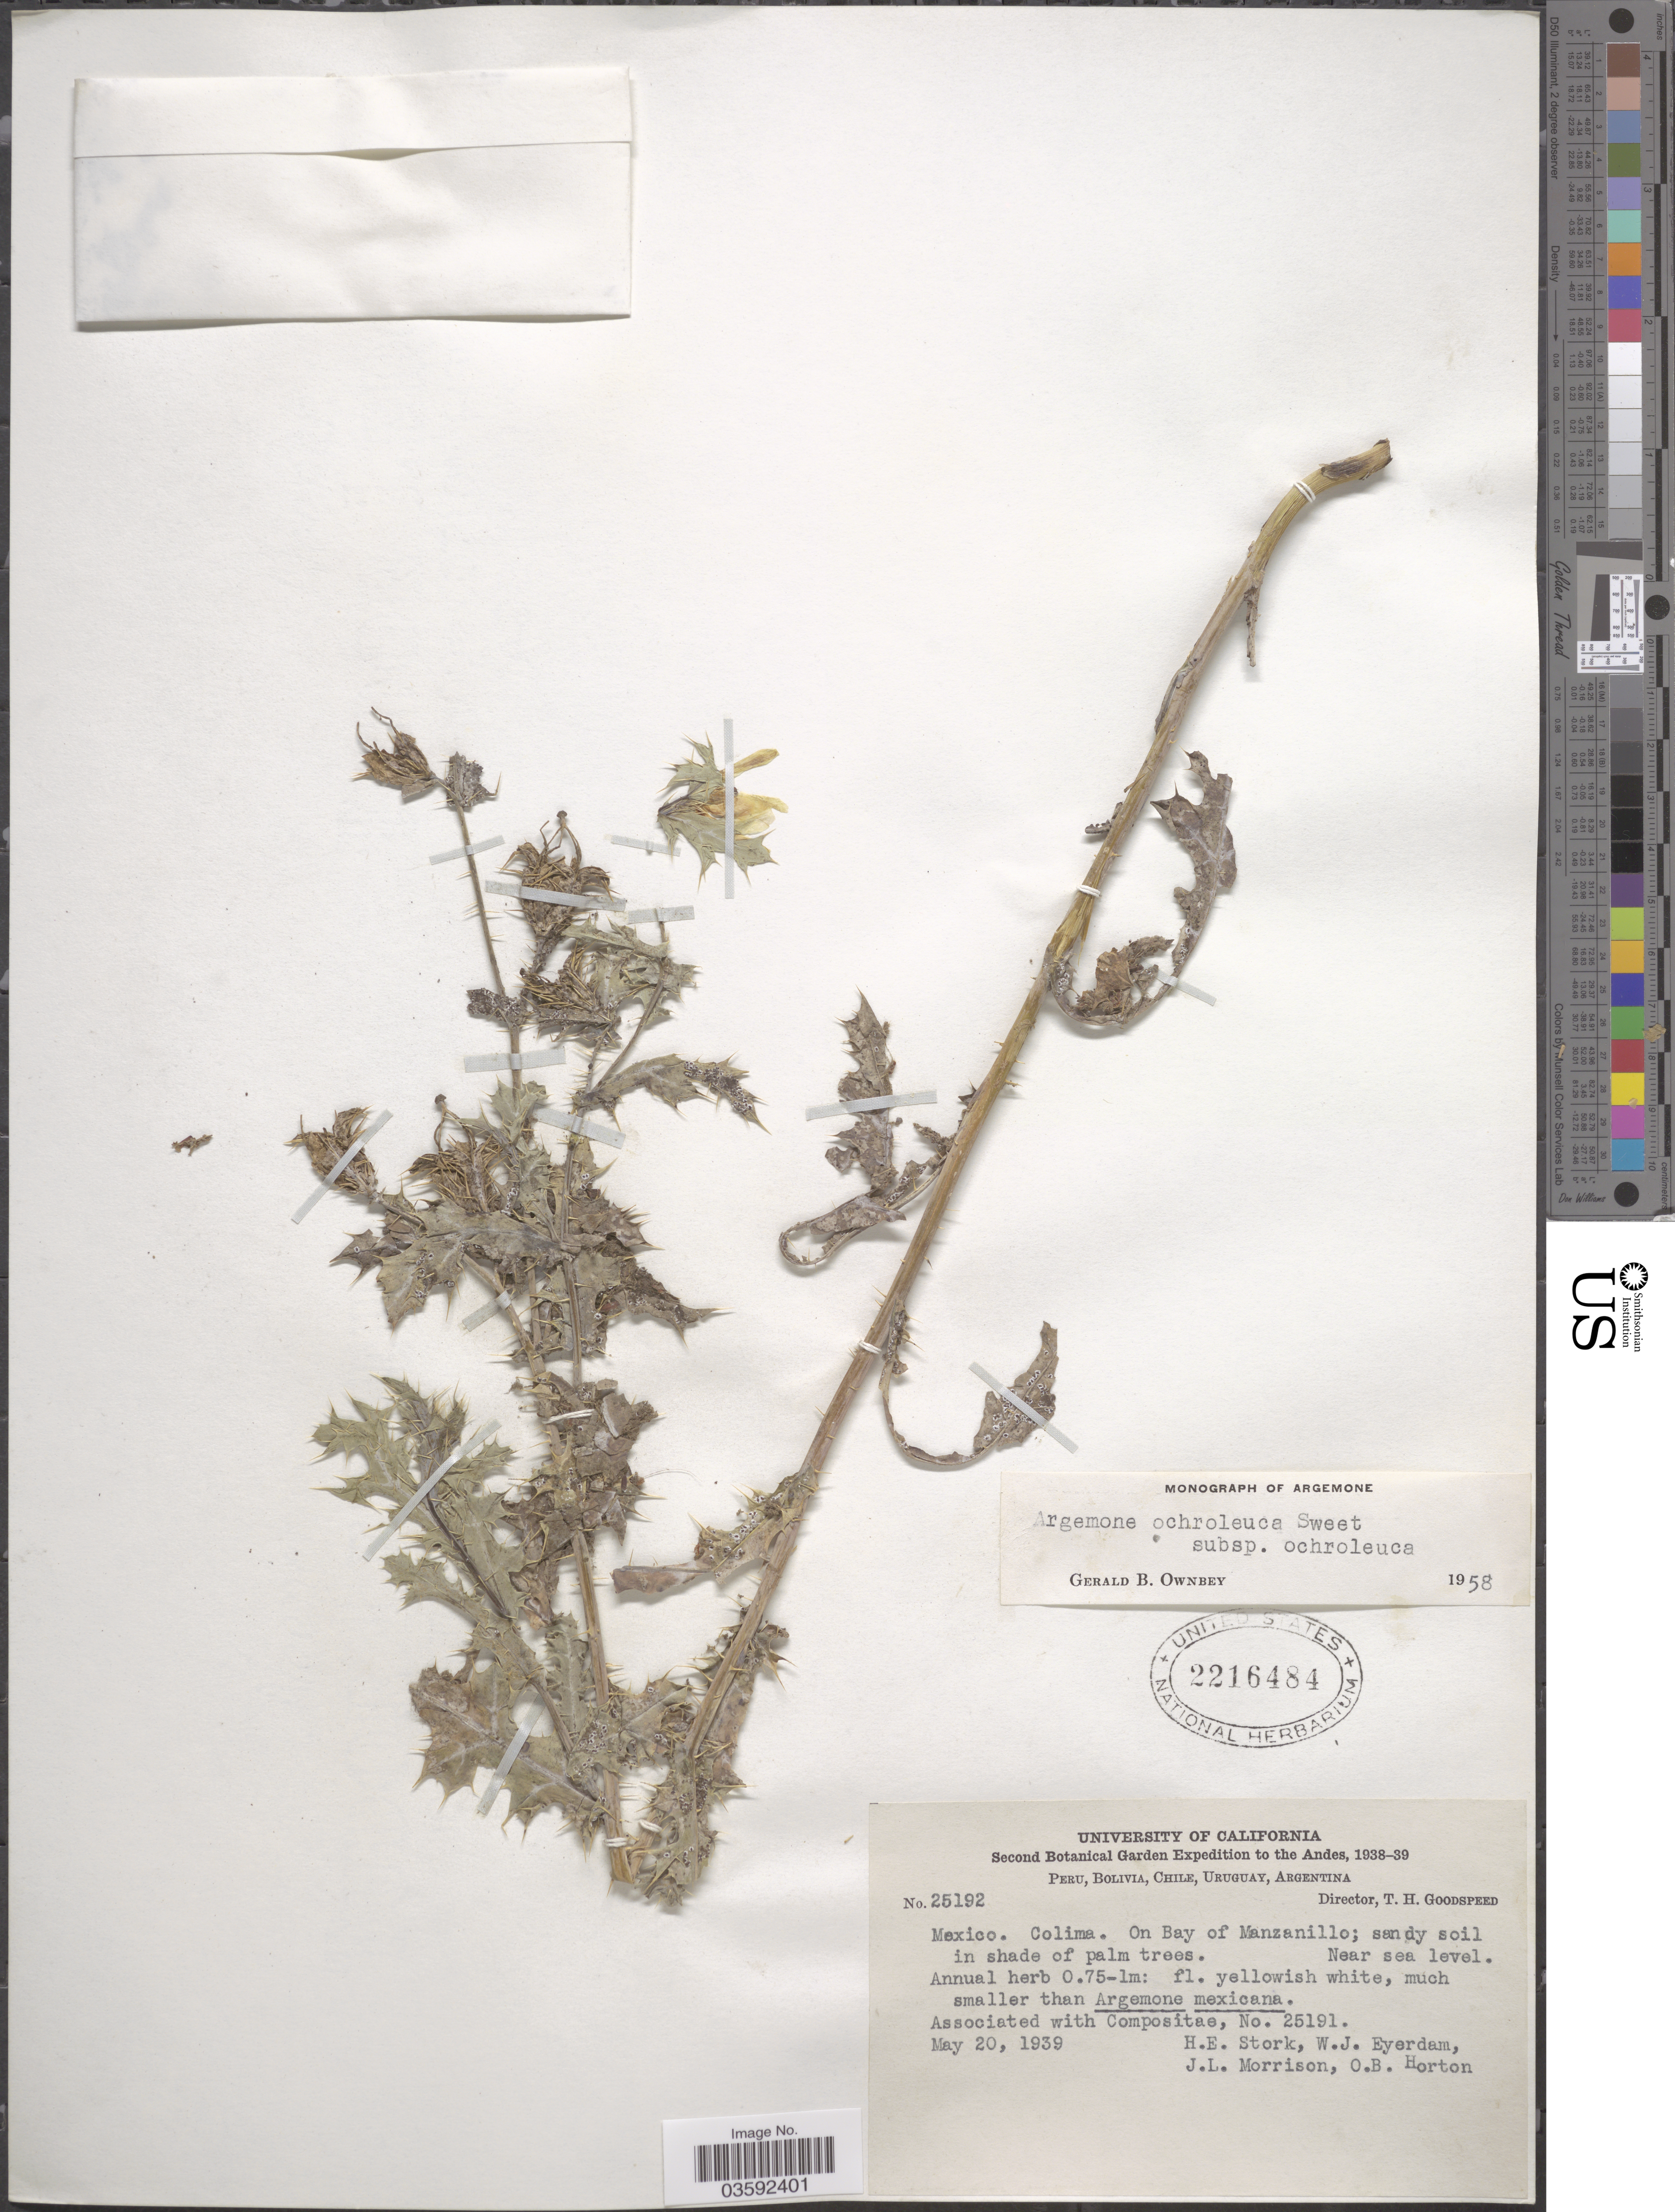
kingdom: Plantae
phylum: Tracheophyta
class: Magnoliopsida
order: Ranunculales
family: Papaveraceae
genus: Argemone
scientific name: Argemone ochroleuca subsp. ochroleuca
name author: Sweet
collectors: H. E. Stork, W. J. Eyerdam, J. Morrison & O. B. Horton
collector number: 25192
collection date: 1939-05-20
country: Mexico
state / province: Colima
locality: Andes. On Bay of Manzanillo.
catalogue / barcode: US 2216484